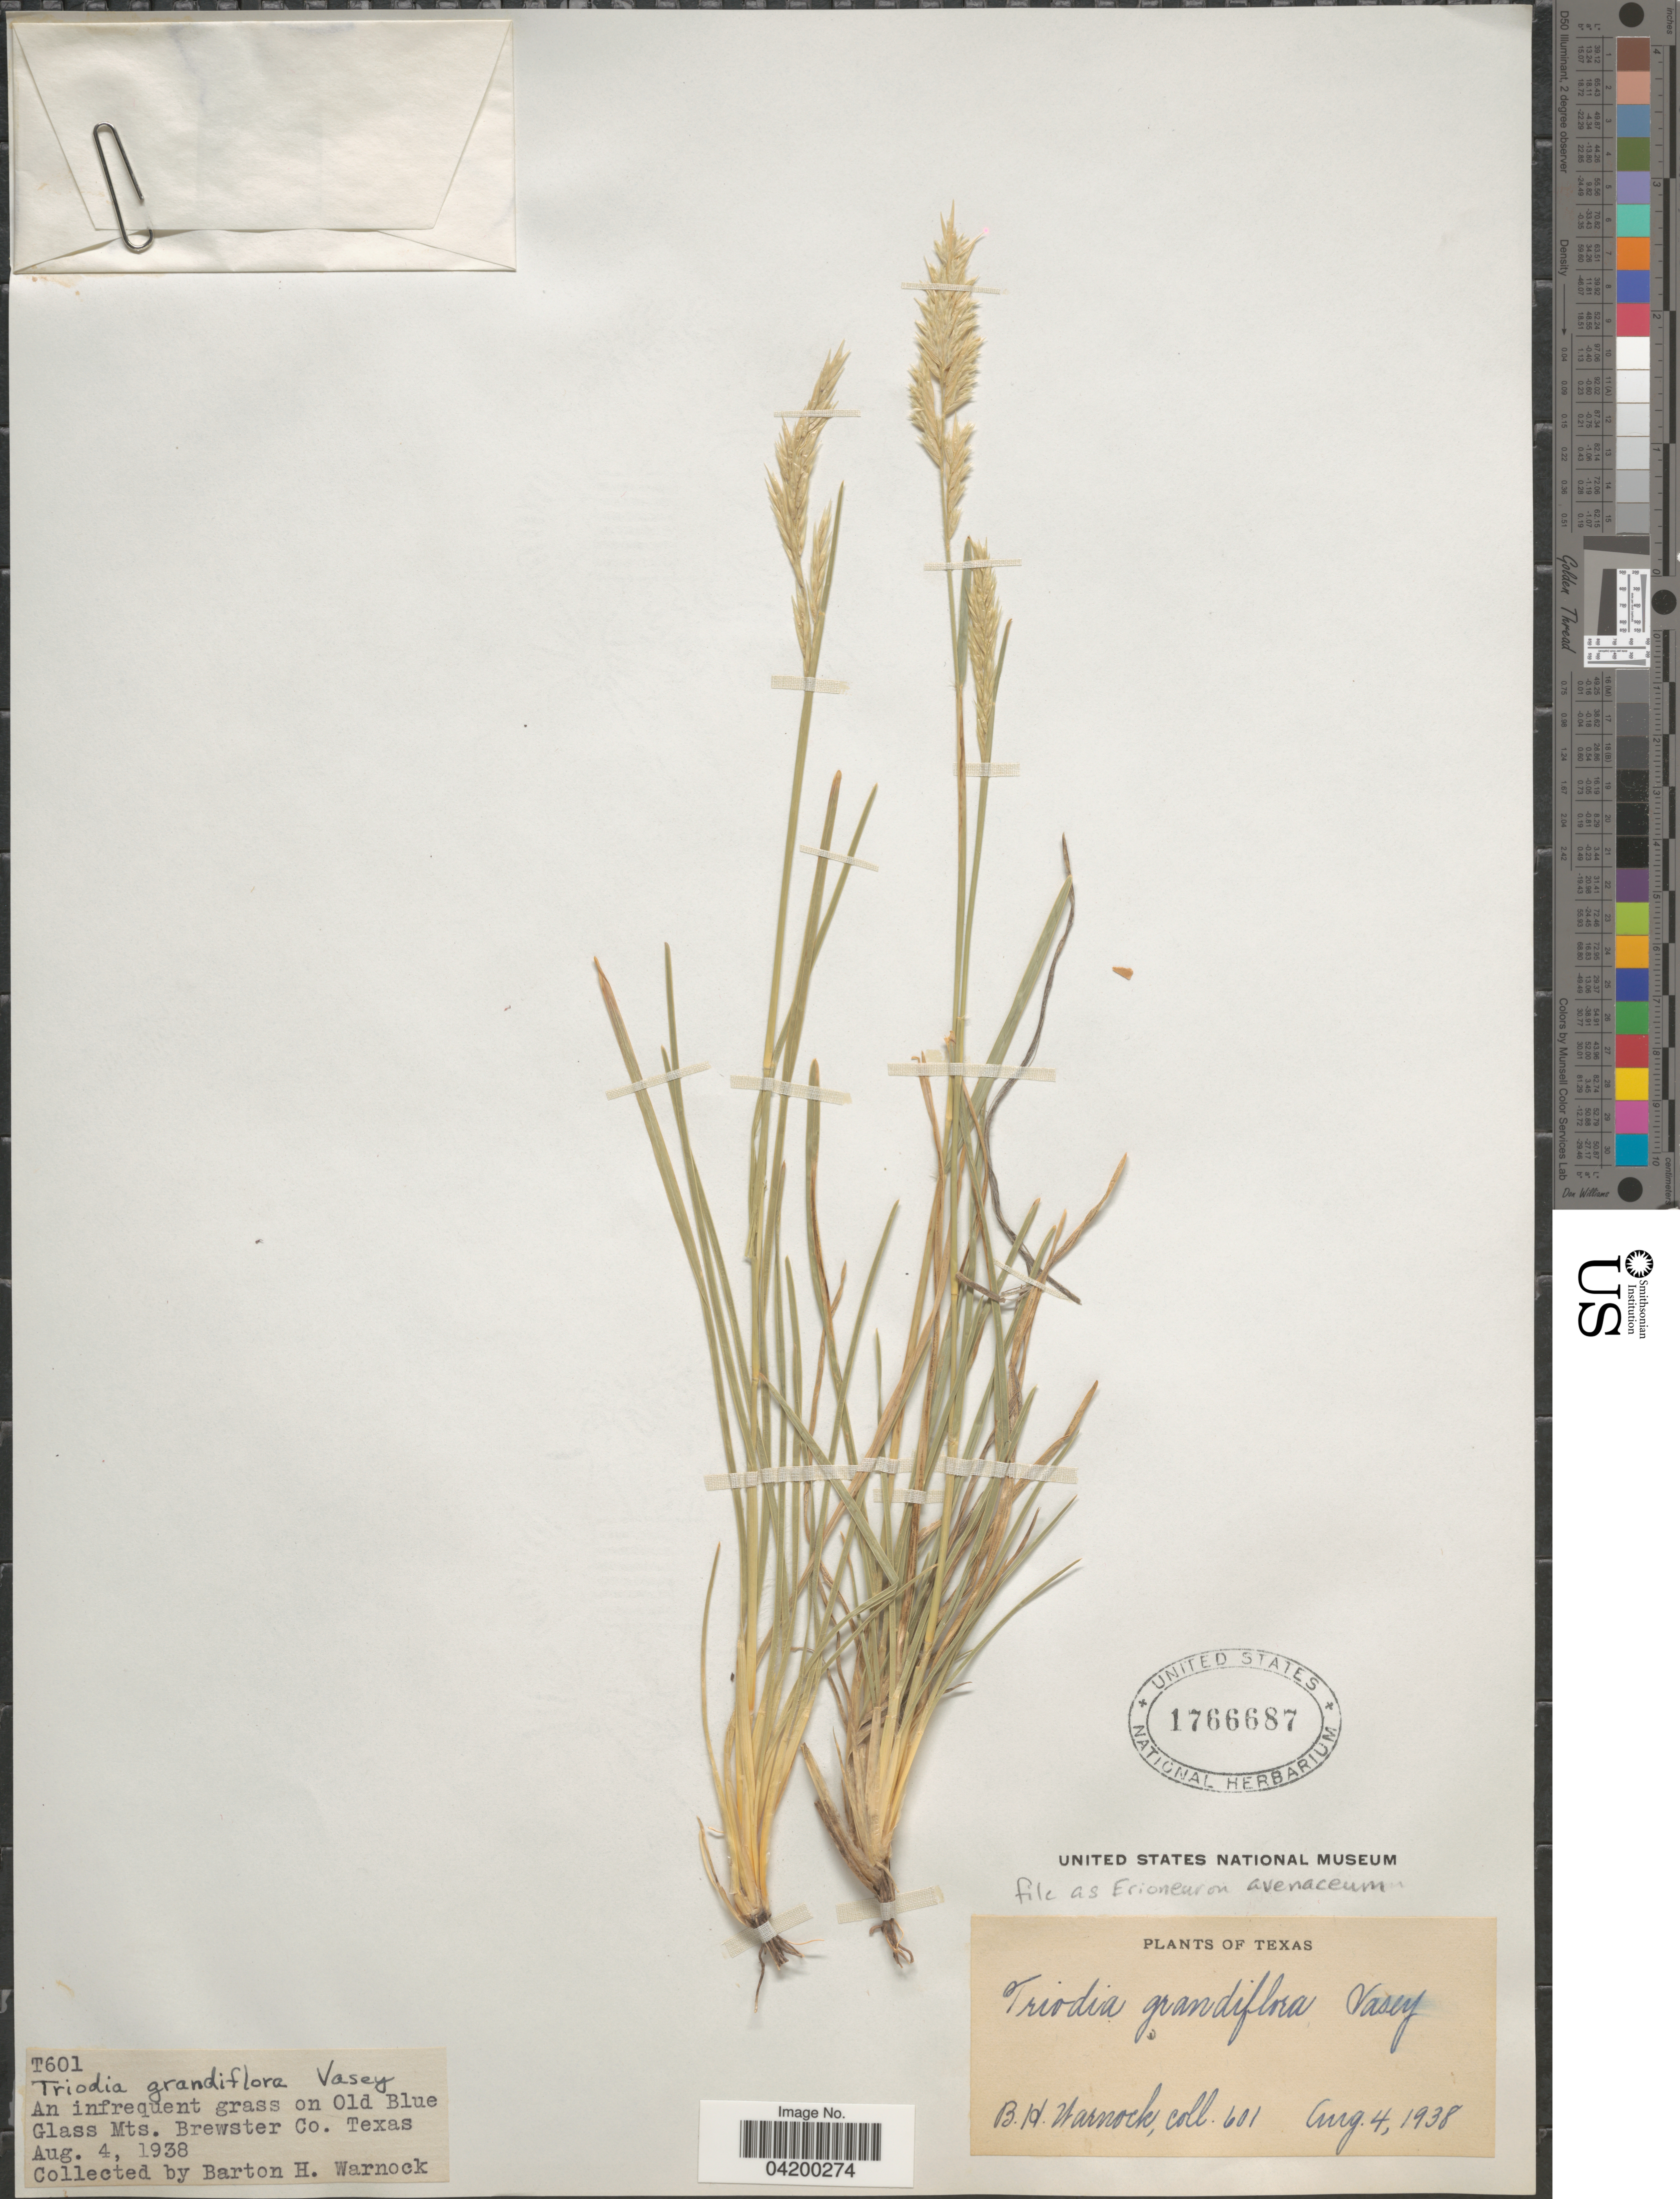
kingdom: Plantae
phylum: Tracheophyta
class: Liliopsida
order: Poales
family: Poaceae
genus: Erioneuron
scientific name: Erioneuron avenaceum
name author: (Kunth) Tateoka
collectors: B. H. Warnock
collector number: T601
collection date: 1938-08-04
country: United States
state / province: Texas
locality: On Old Blue Glass Mts. Brewster Co.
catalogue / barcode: US 1766687